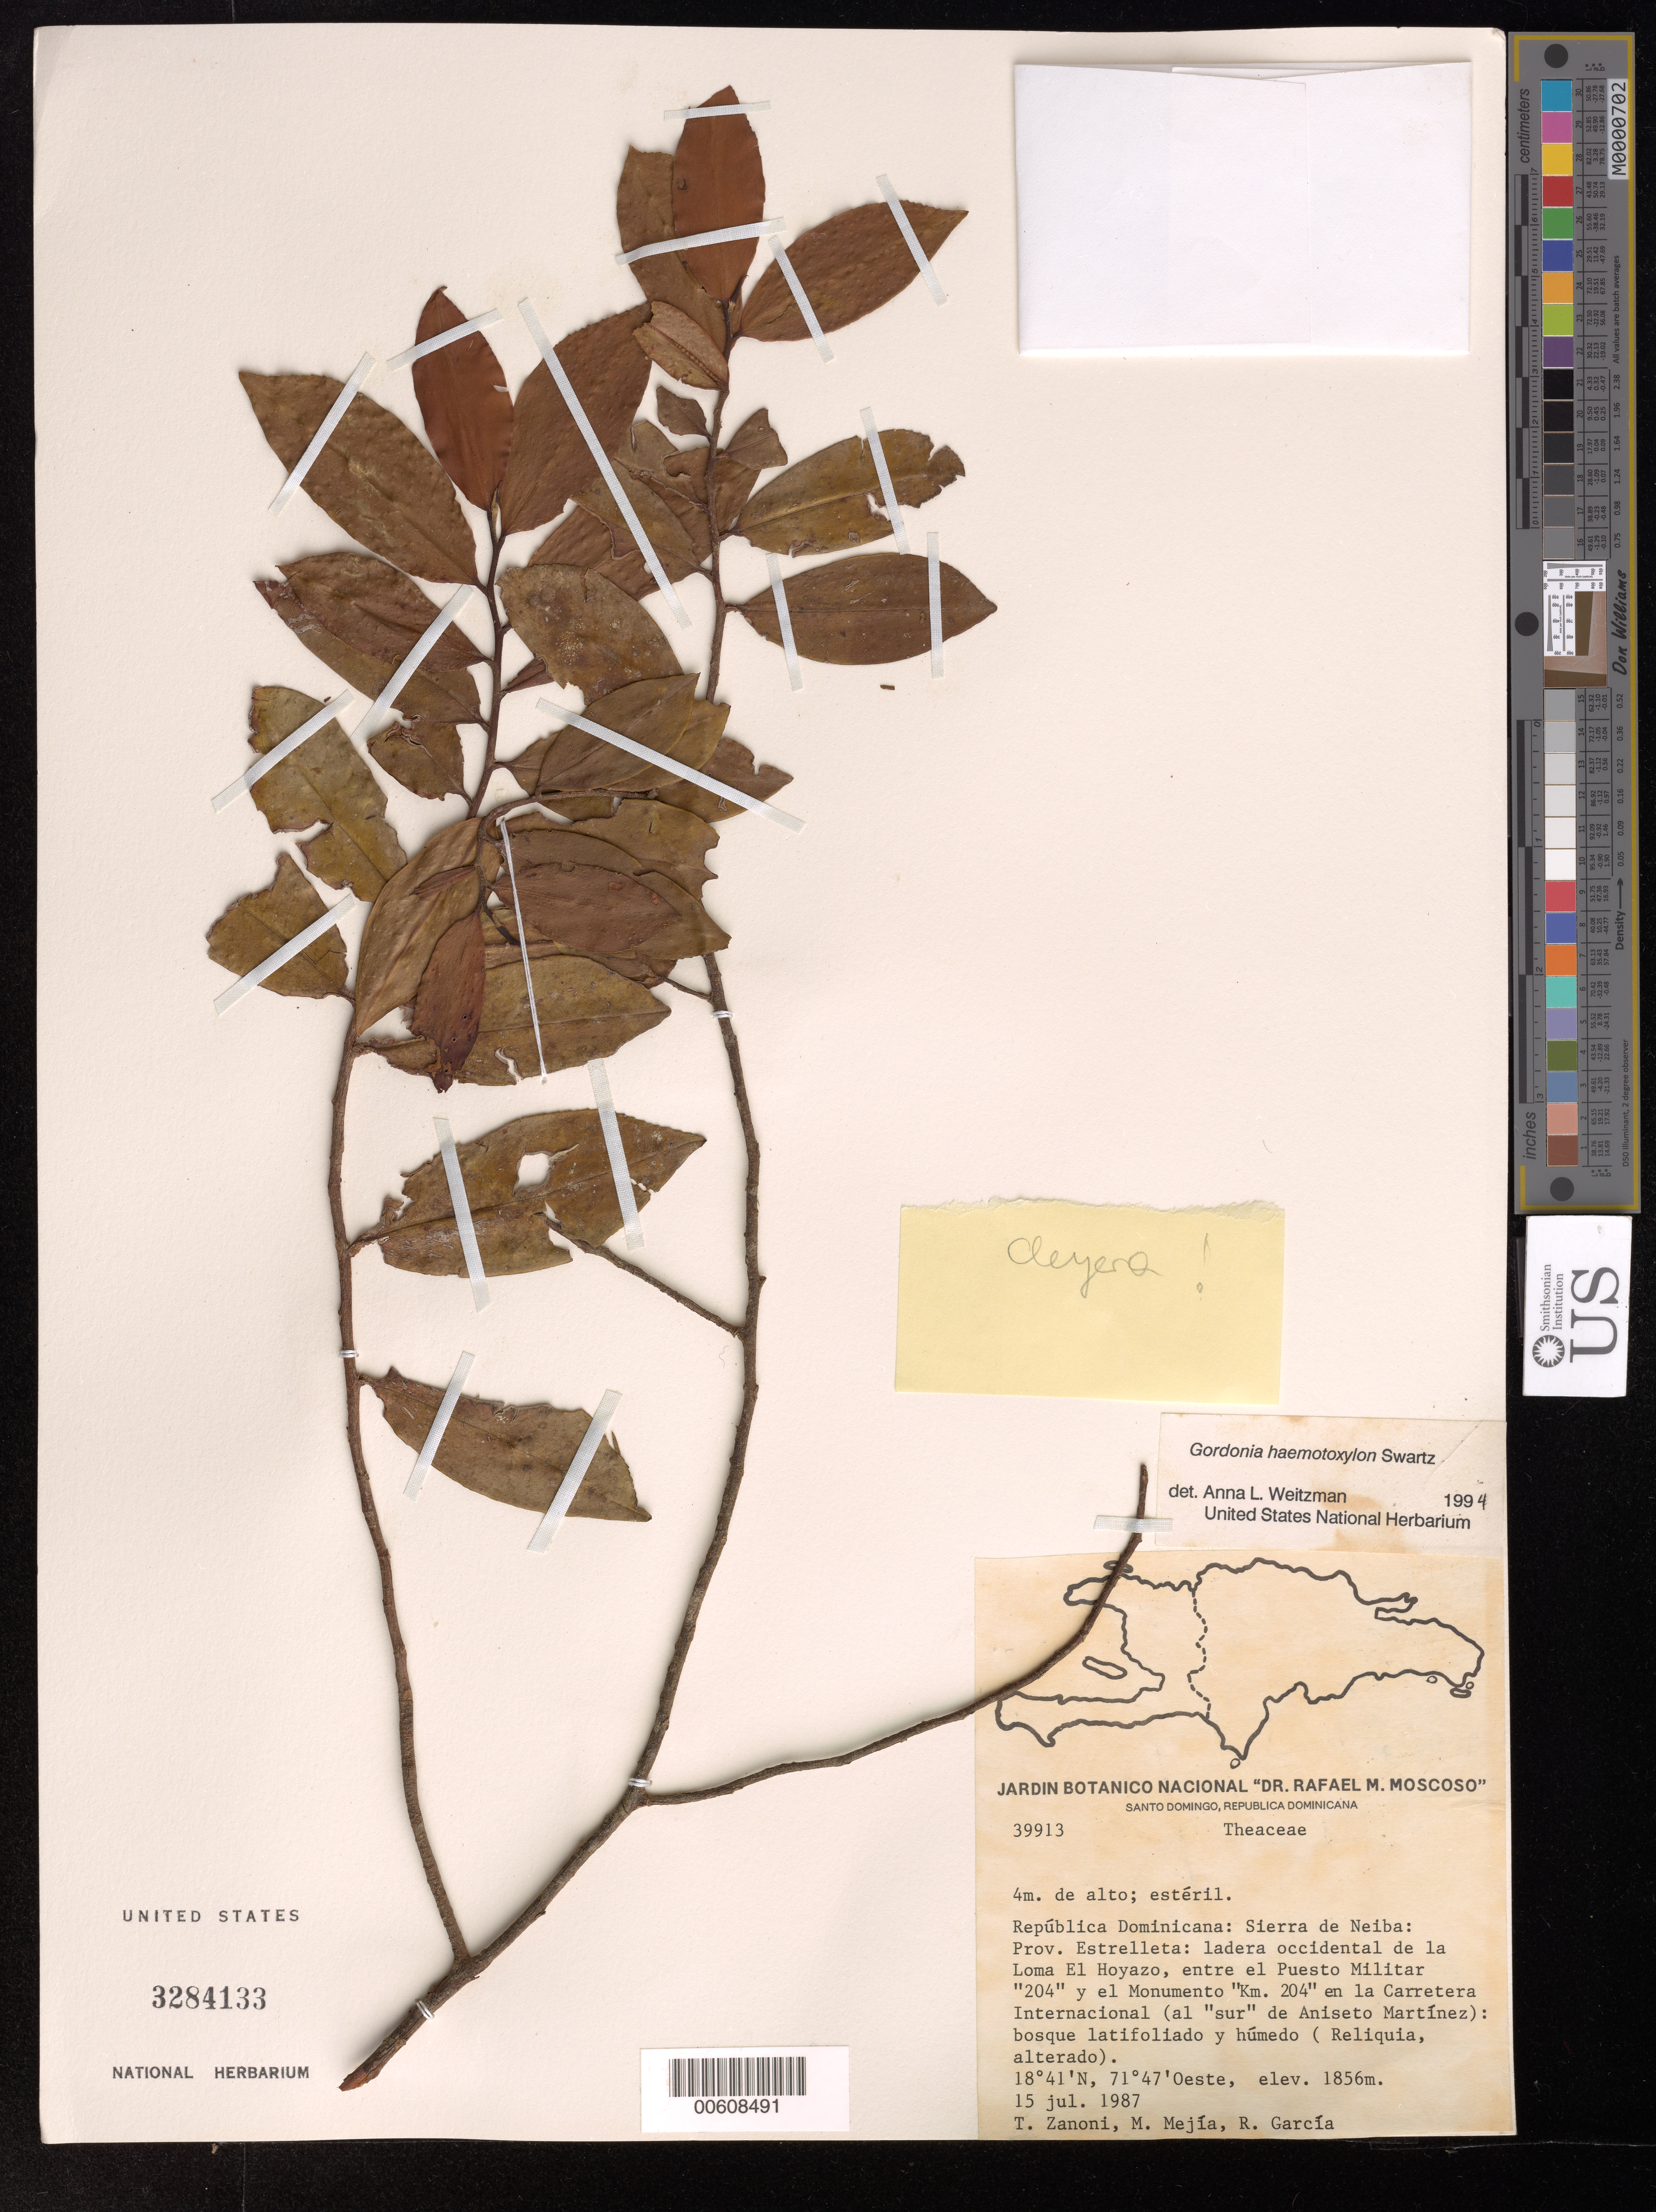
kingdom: Plantae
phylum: Tracheophyta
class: Magnoliopsida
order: Ericales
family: Theaceae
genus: Gordonia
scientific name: Gordonia haematoxylon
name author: Sw.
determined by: Weitzman, A. L.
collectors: T. A. Zanoni, M. Mejia & R. García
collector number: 39913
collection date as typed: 15 Jul 1987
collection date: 1987-07-15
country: Dominican Republic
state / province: Elías Piña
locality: Sierra de Neiba, ladera occidental de la Loma El Hoyazo, entre el Puesto Militar "204" y el Monumento "Km 204" en la Carretera Internacional (al "sur" de Aniseto Martínez).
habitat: Bosque latifoliado y húmedo (Reliquia alterado).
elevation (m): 1856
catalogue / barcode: US 3284133